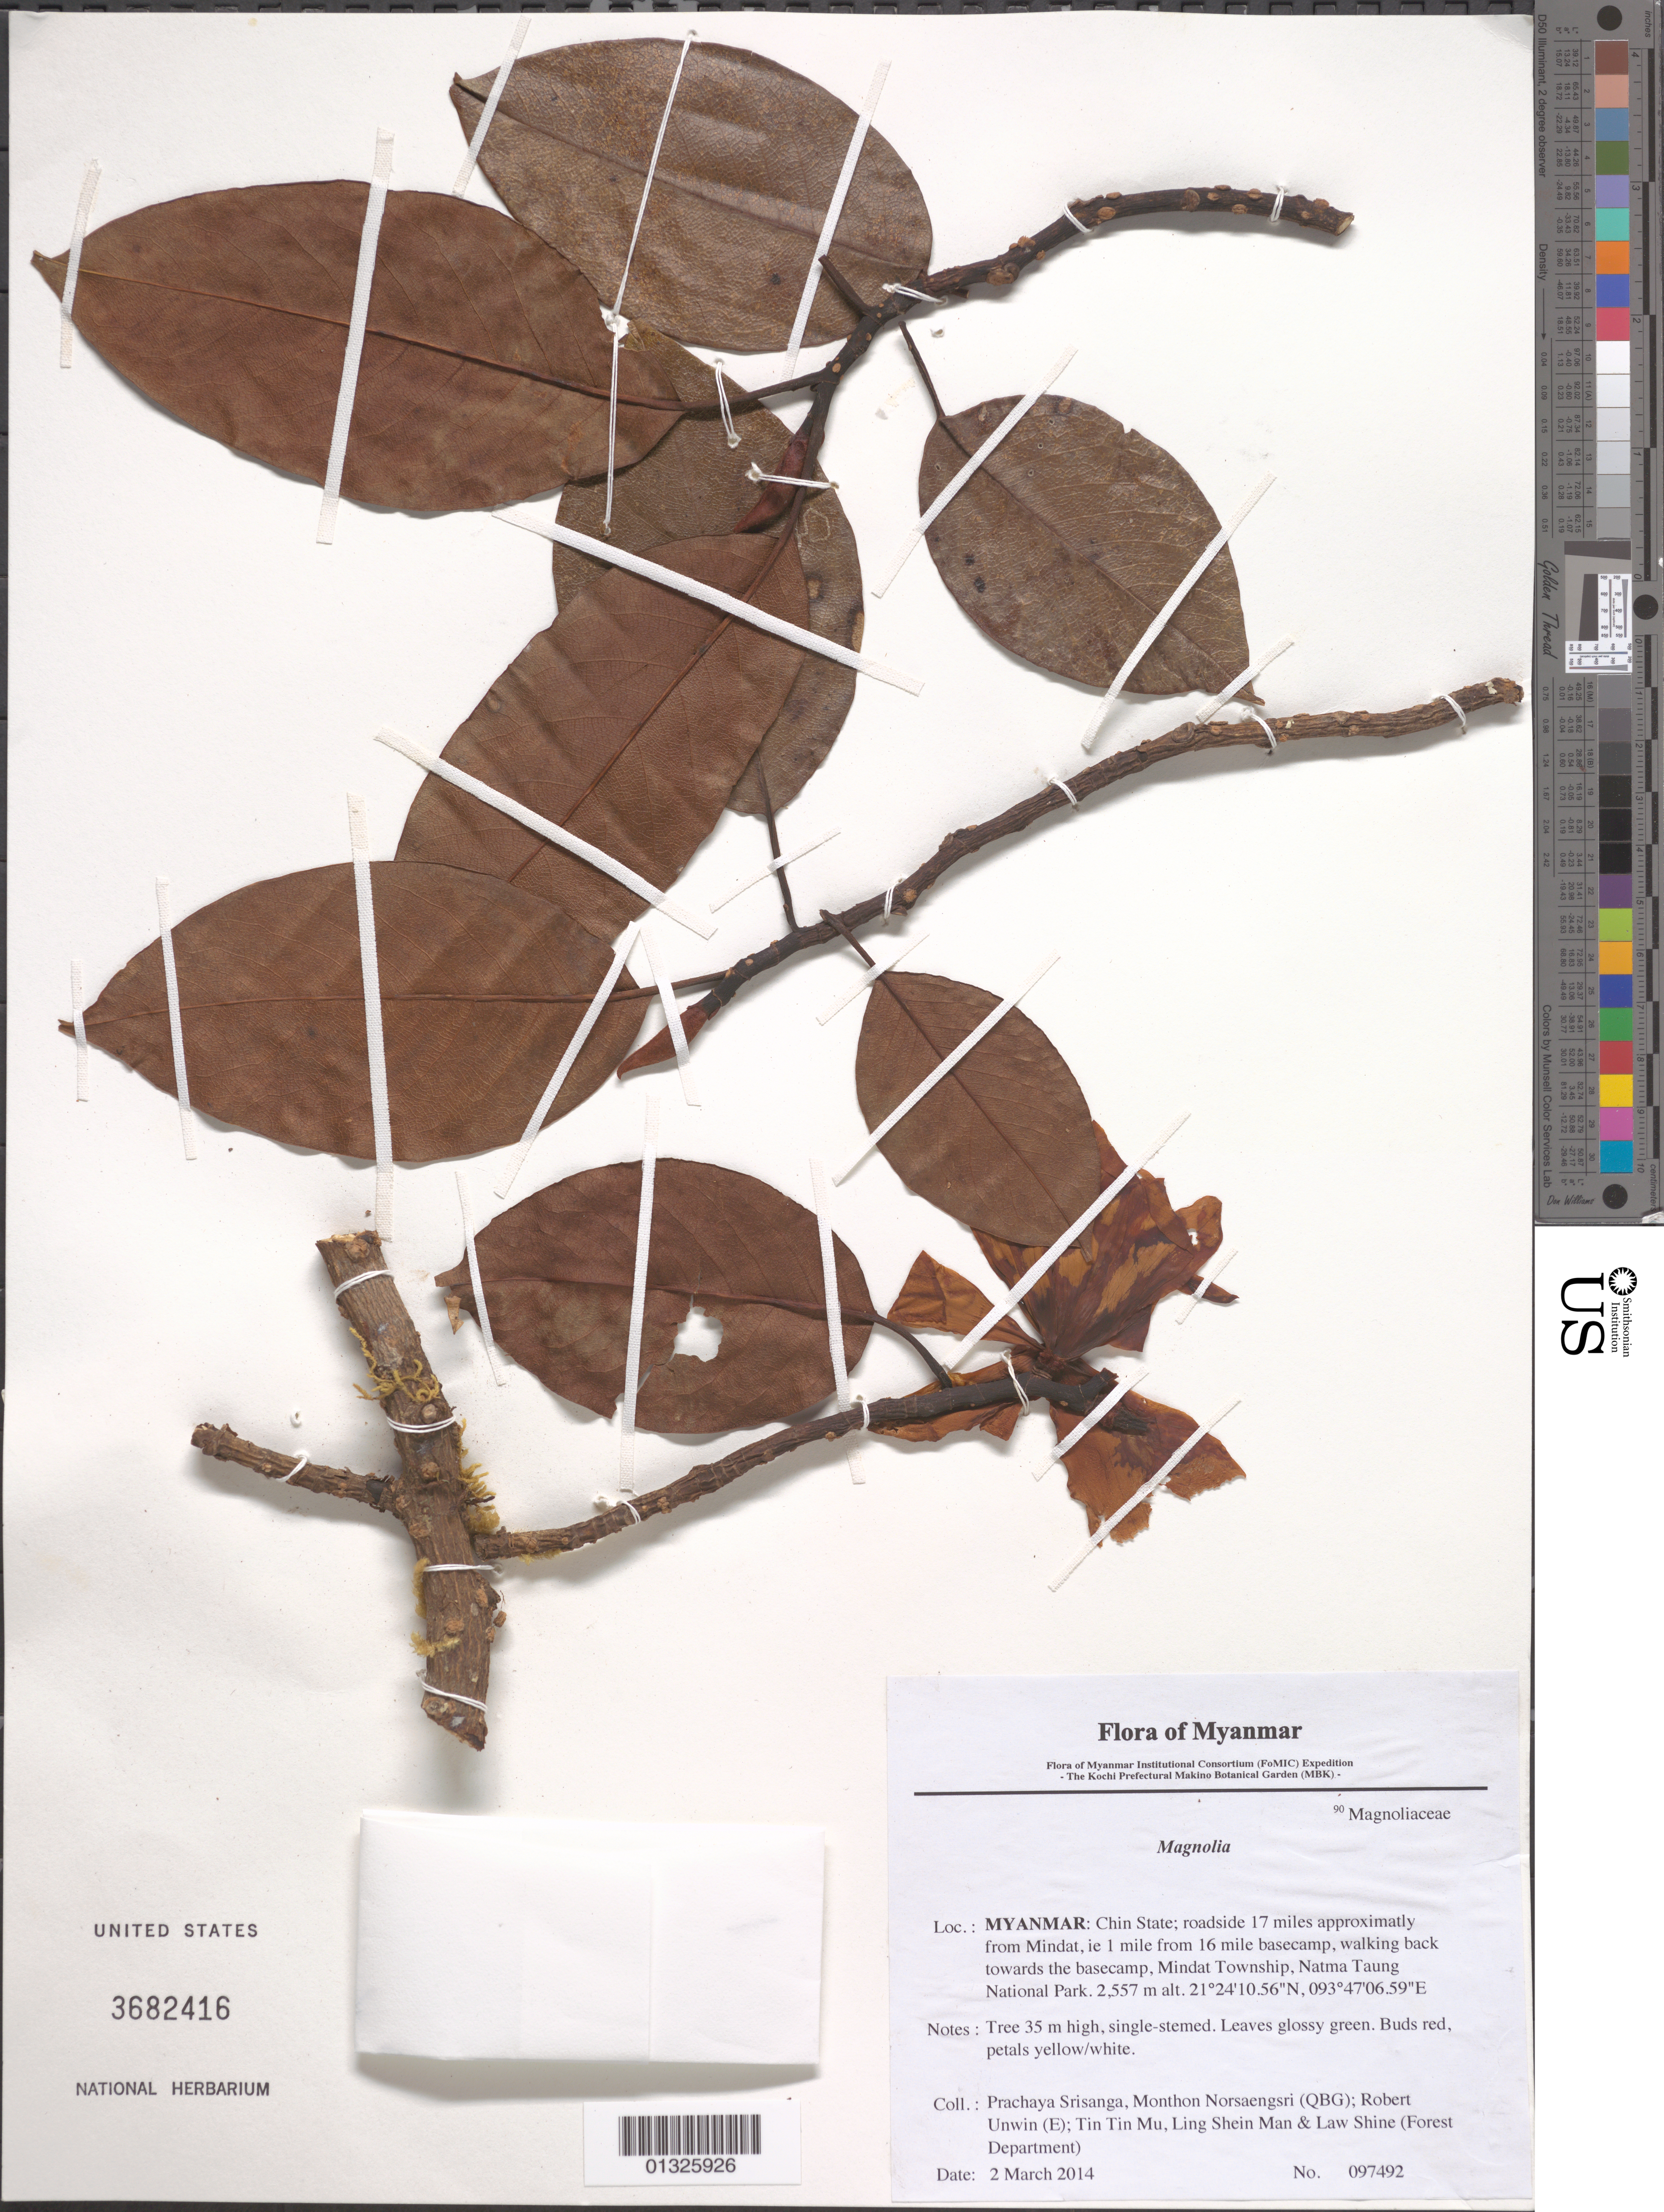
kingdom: Plantae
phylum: Tracheophyta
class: Magnoliopsida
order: Magnoliales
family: Magnoliaceae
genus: Magnolia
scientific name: Magnolia sp.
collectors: P. Srisanga, M. Norsaengsri, R. Unwin, Tin Tin Mu, Ling Shein Man & L. Shine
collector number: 97492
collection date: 2014-03-02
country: Myanmar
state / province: Chin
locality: Roadside 17 miles approximatly from Mindat, ie 1 mile from 16 mile basecamp, walking back towards the basecamp, Mindat Township, Natma Taung National Park.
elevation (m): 2557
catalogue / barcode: US 3682416